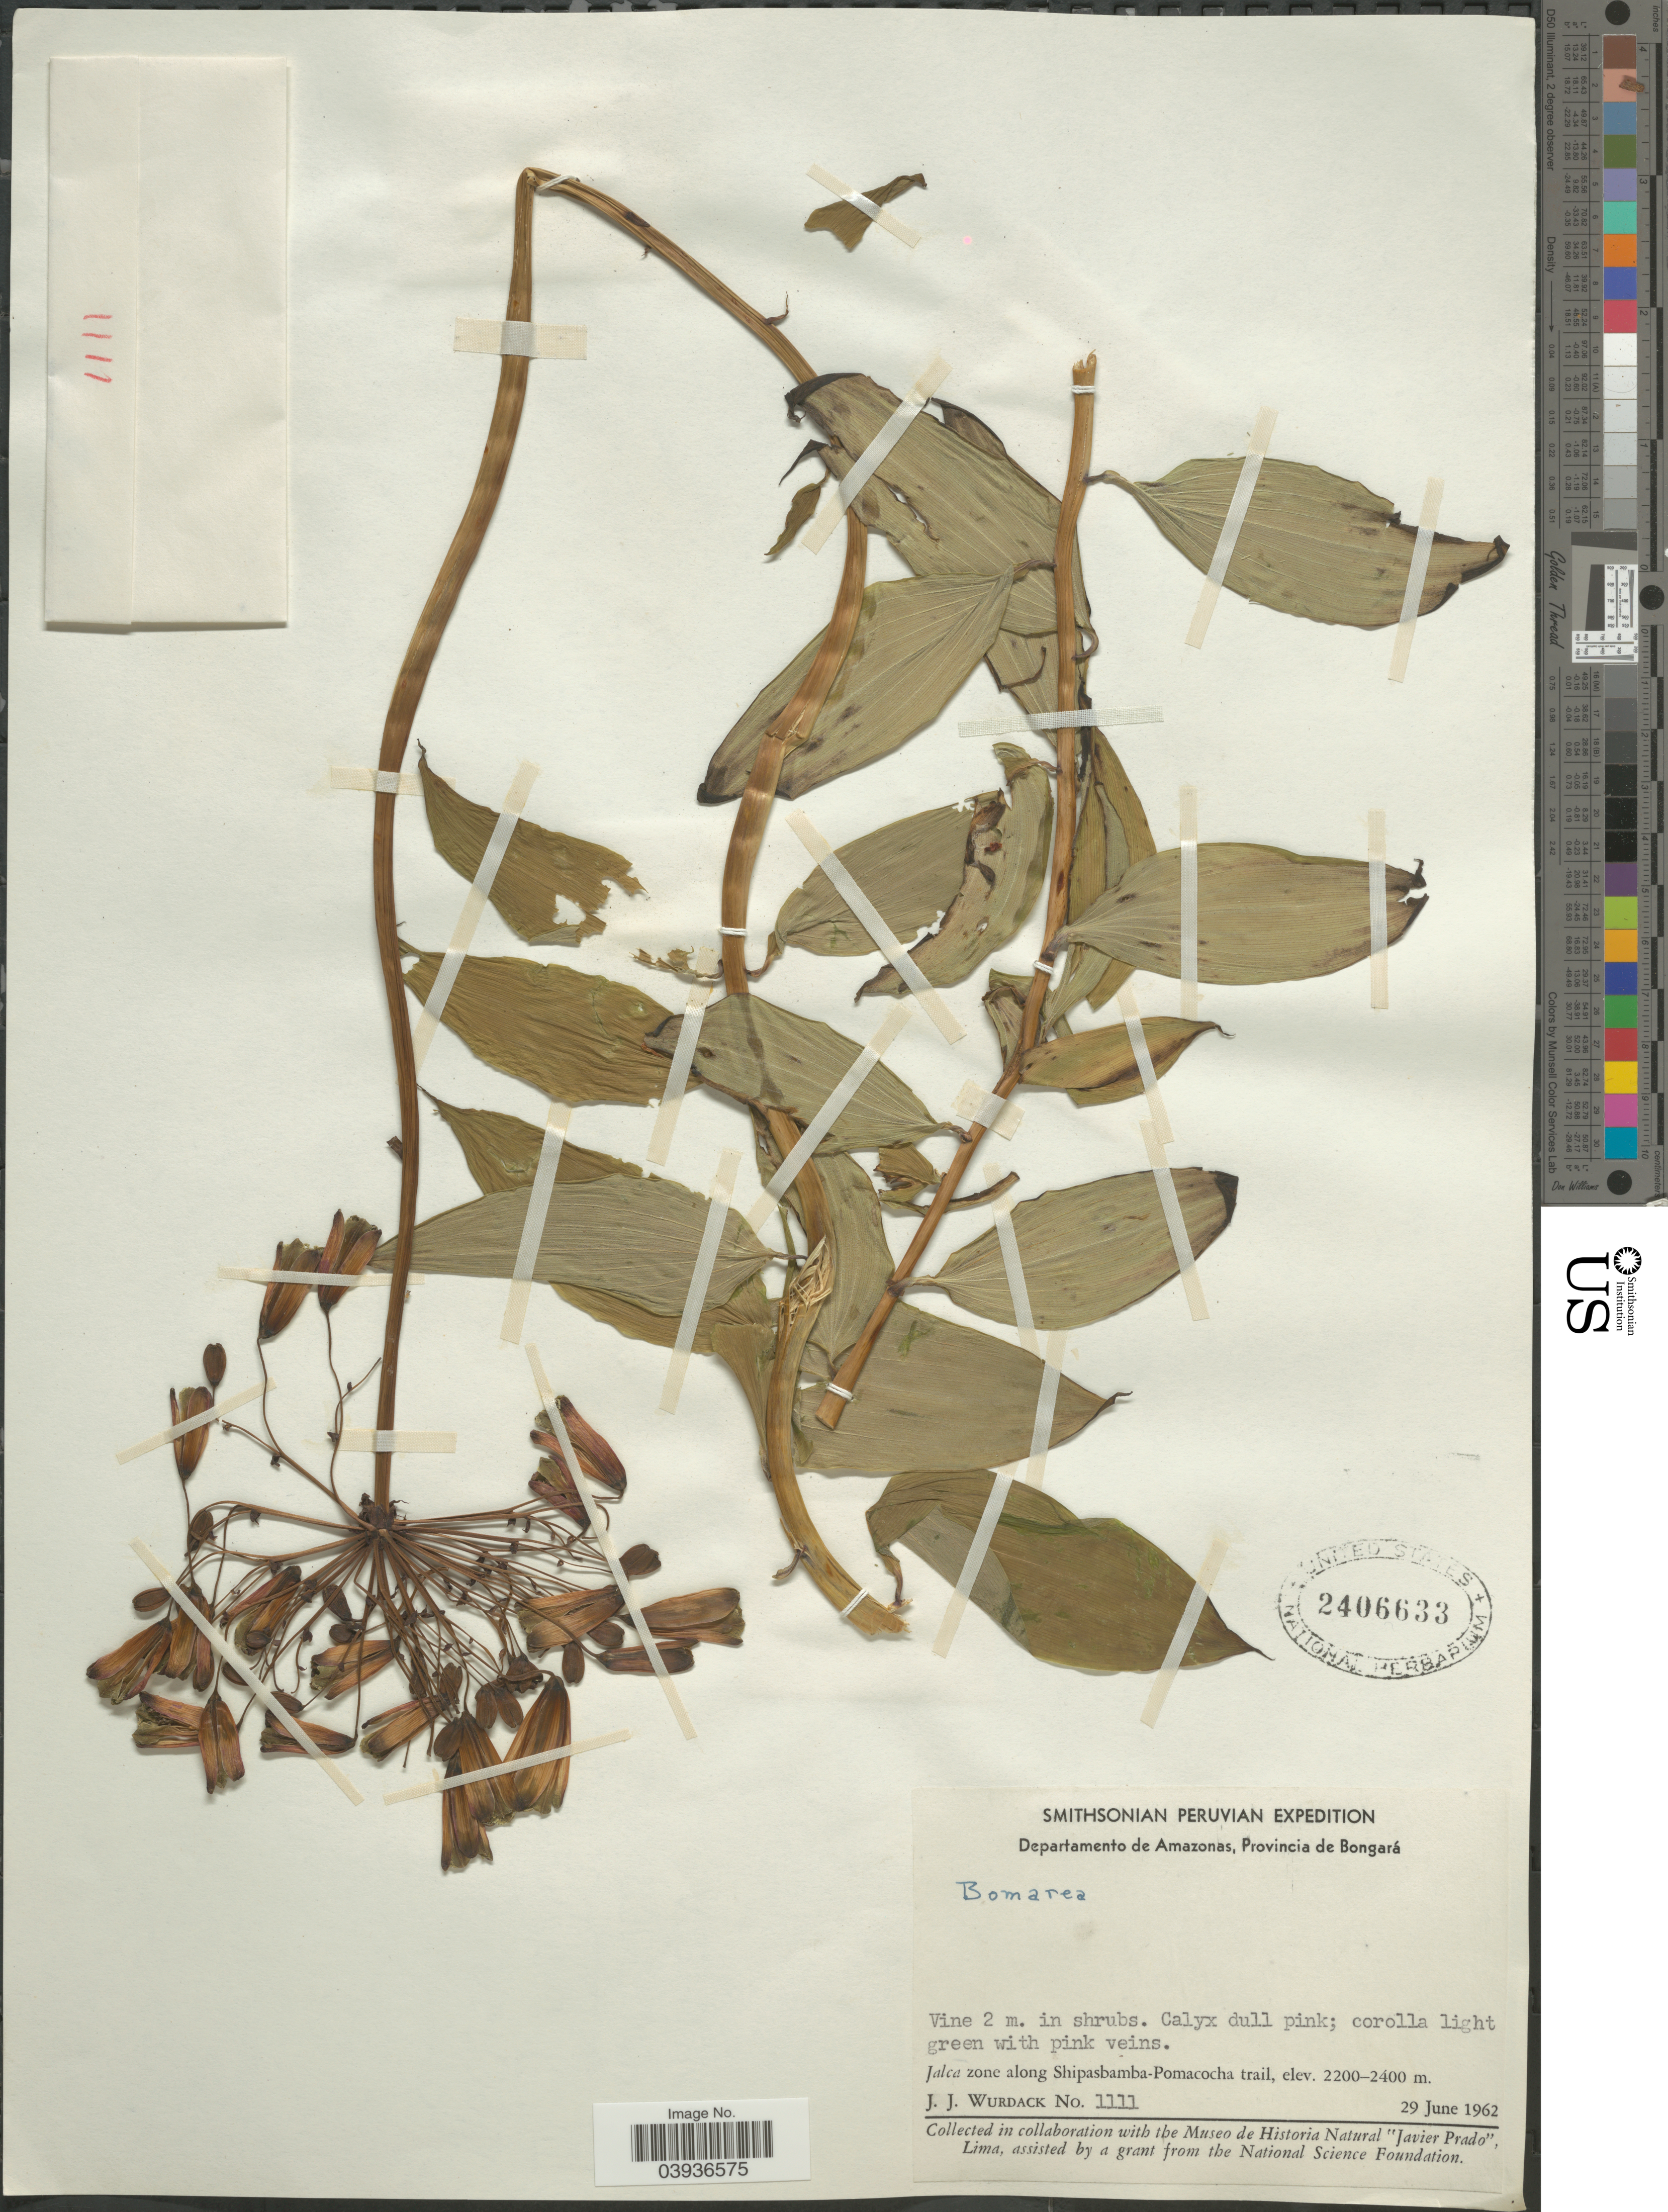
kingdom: Plantae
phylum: Tracheophyta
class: Liliopsida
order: Liliales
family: Alstroemeriaceae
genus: Bomarea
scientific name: Bomarea tarmensis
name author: Kraenzl.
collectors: J. J. Wurdack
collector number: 111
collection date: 1962-06-29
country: Peru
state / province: Amazonas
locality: Departamento de Amazonas, Provincia de Bongará. Jalca zone along Shipasbamba-Pomacocha trail.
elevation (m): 2200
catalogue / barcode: US 2406633